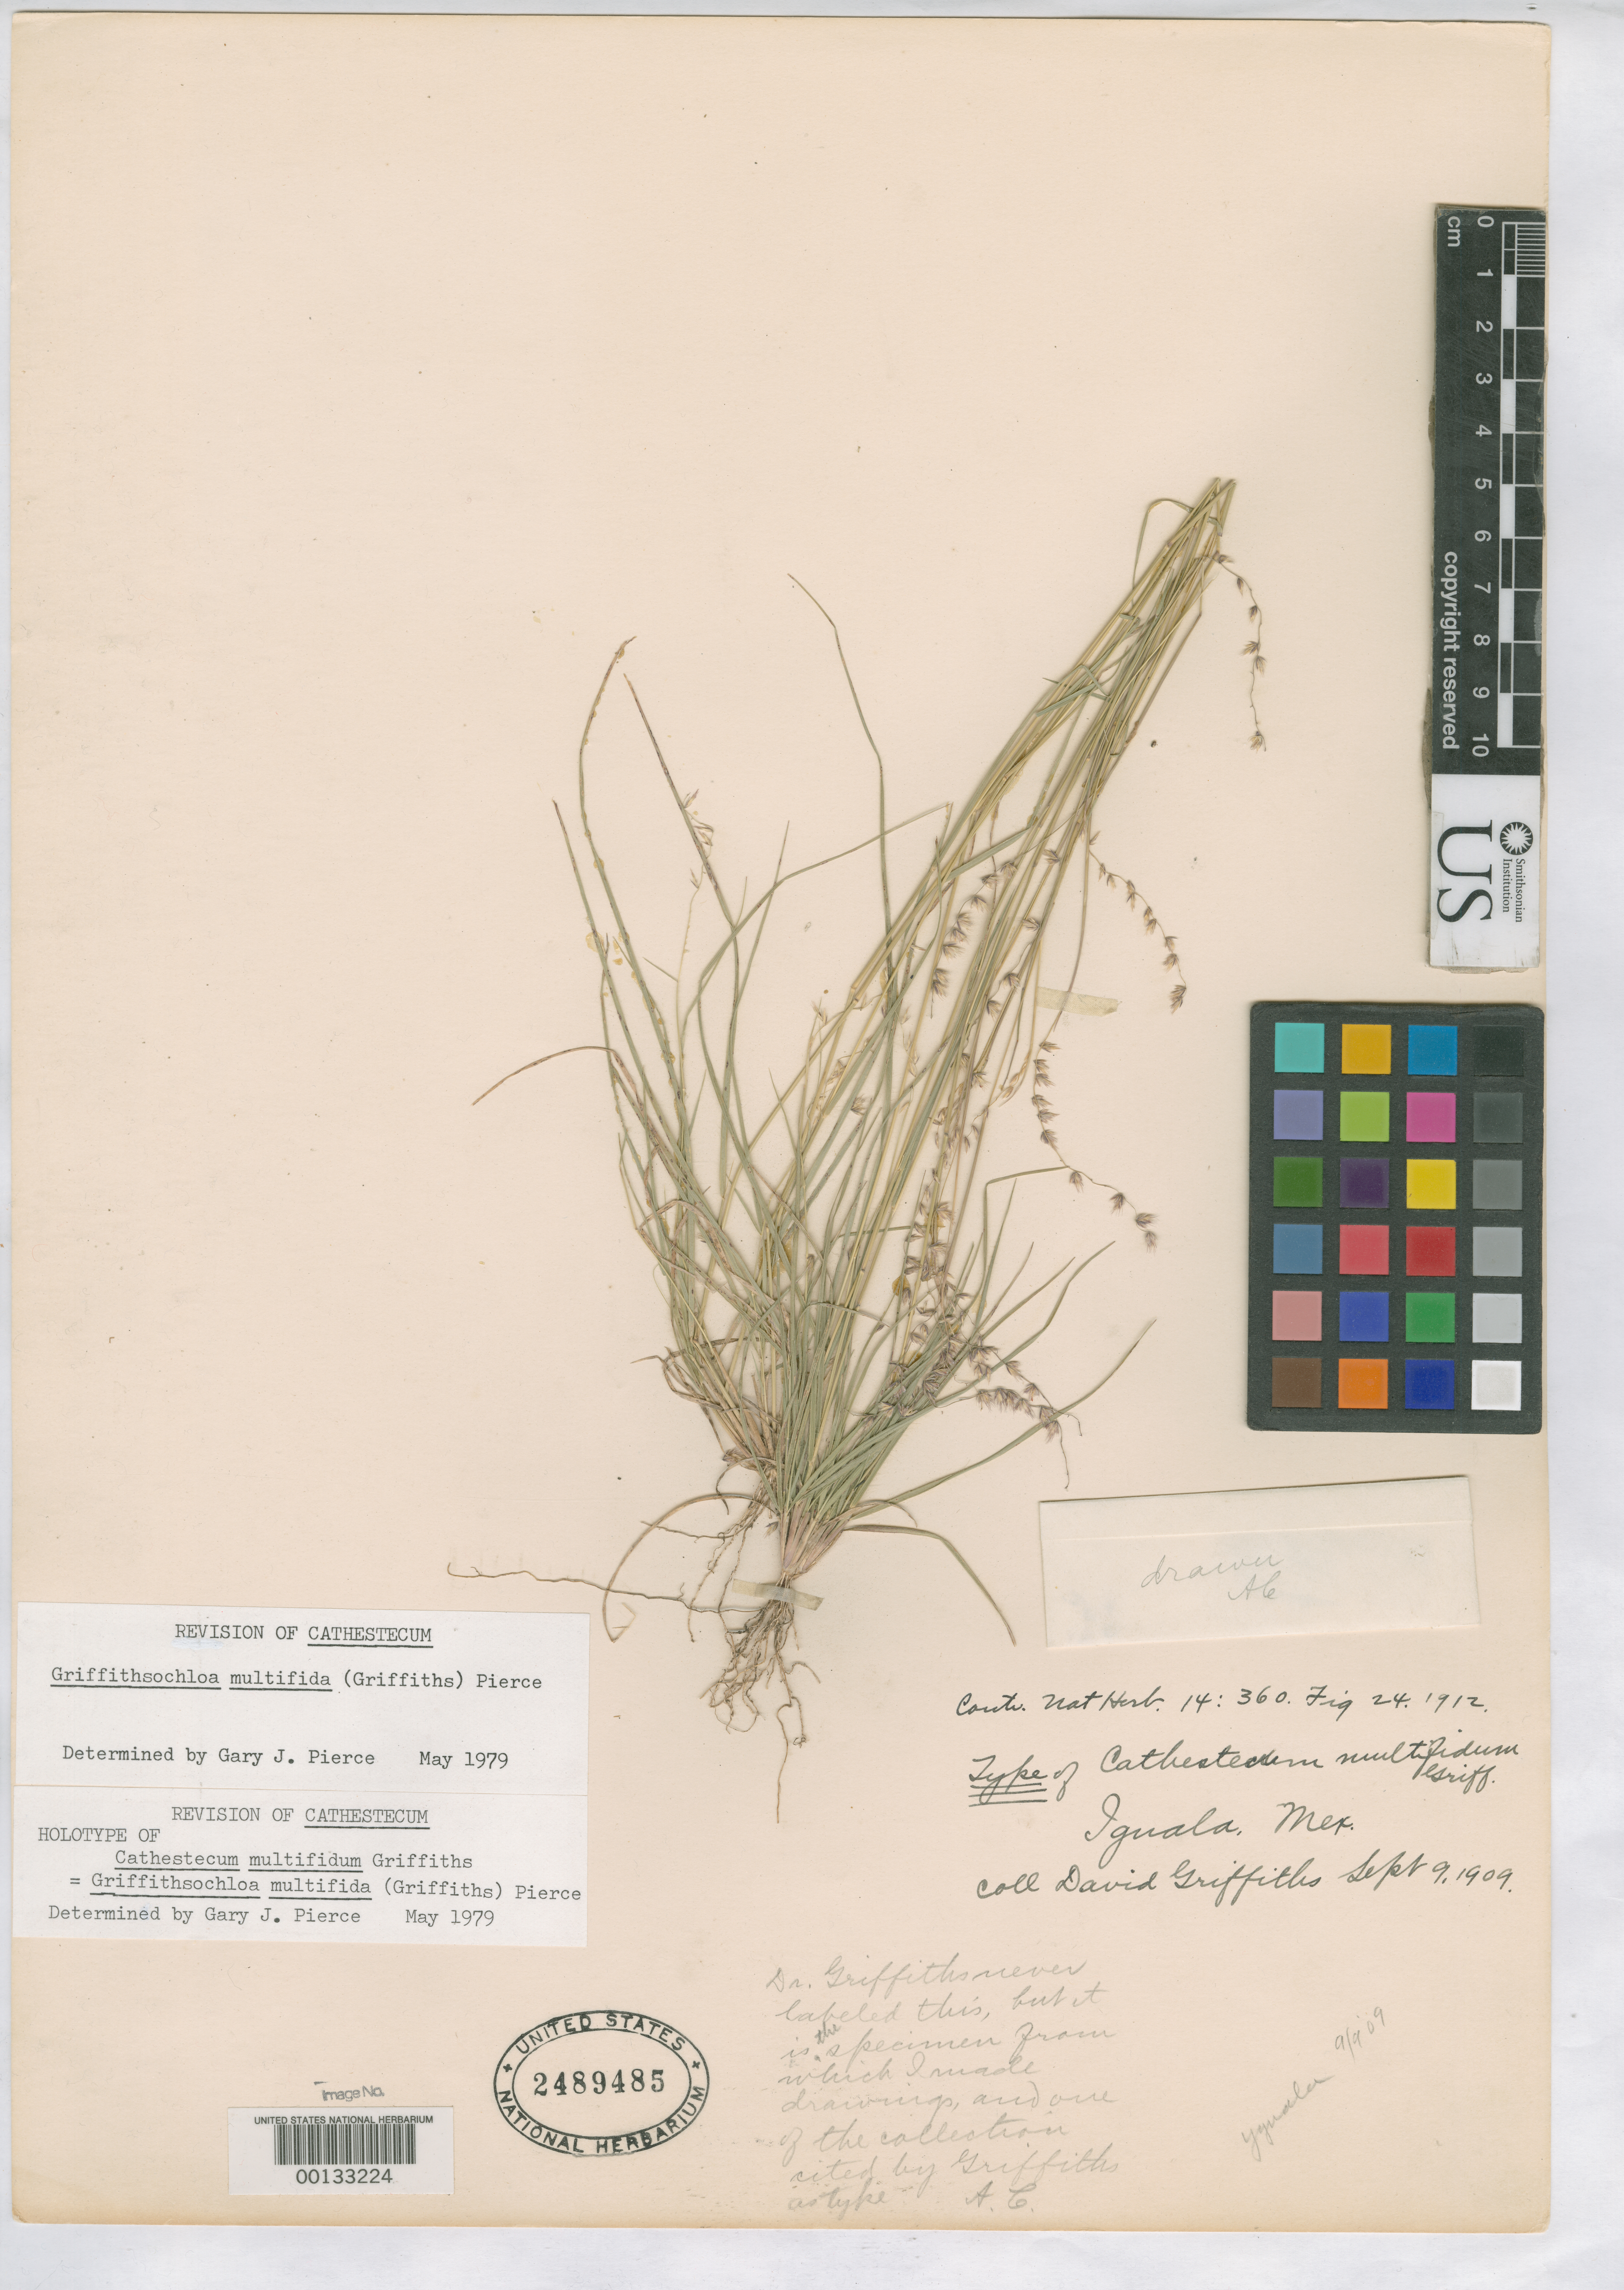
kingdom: Plantae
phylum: Tracheophyta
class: Liliopsida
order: Poales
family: Poaceae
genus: Cathestecum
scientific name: Cathestecum multifidum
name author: Griffiths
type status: Holotype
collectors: D. Griffiths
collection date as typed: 09 Sep 1909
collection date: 1909-09-09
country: Mexico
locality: Iquala.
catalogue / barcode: US 2489485